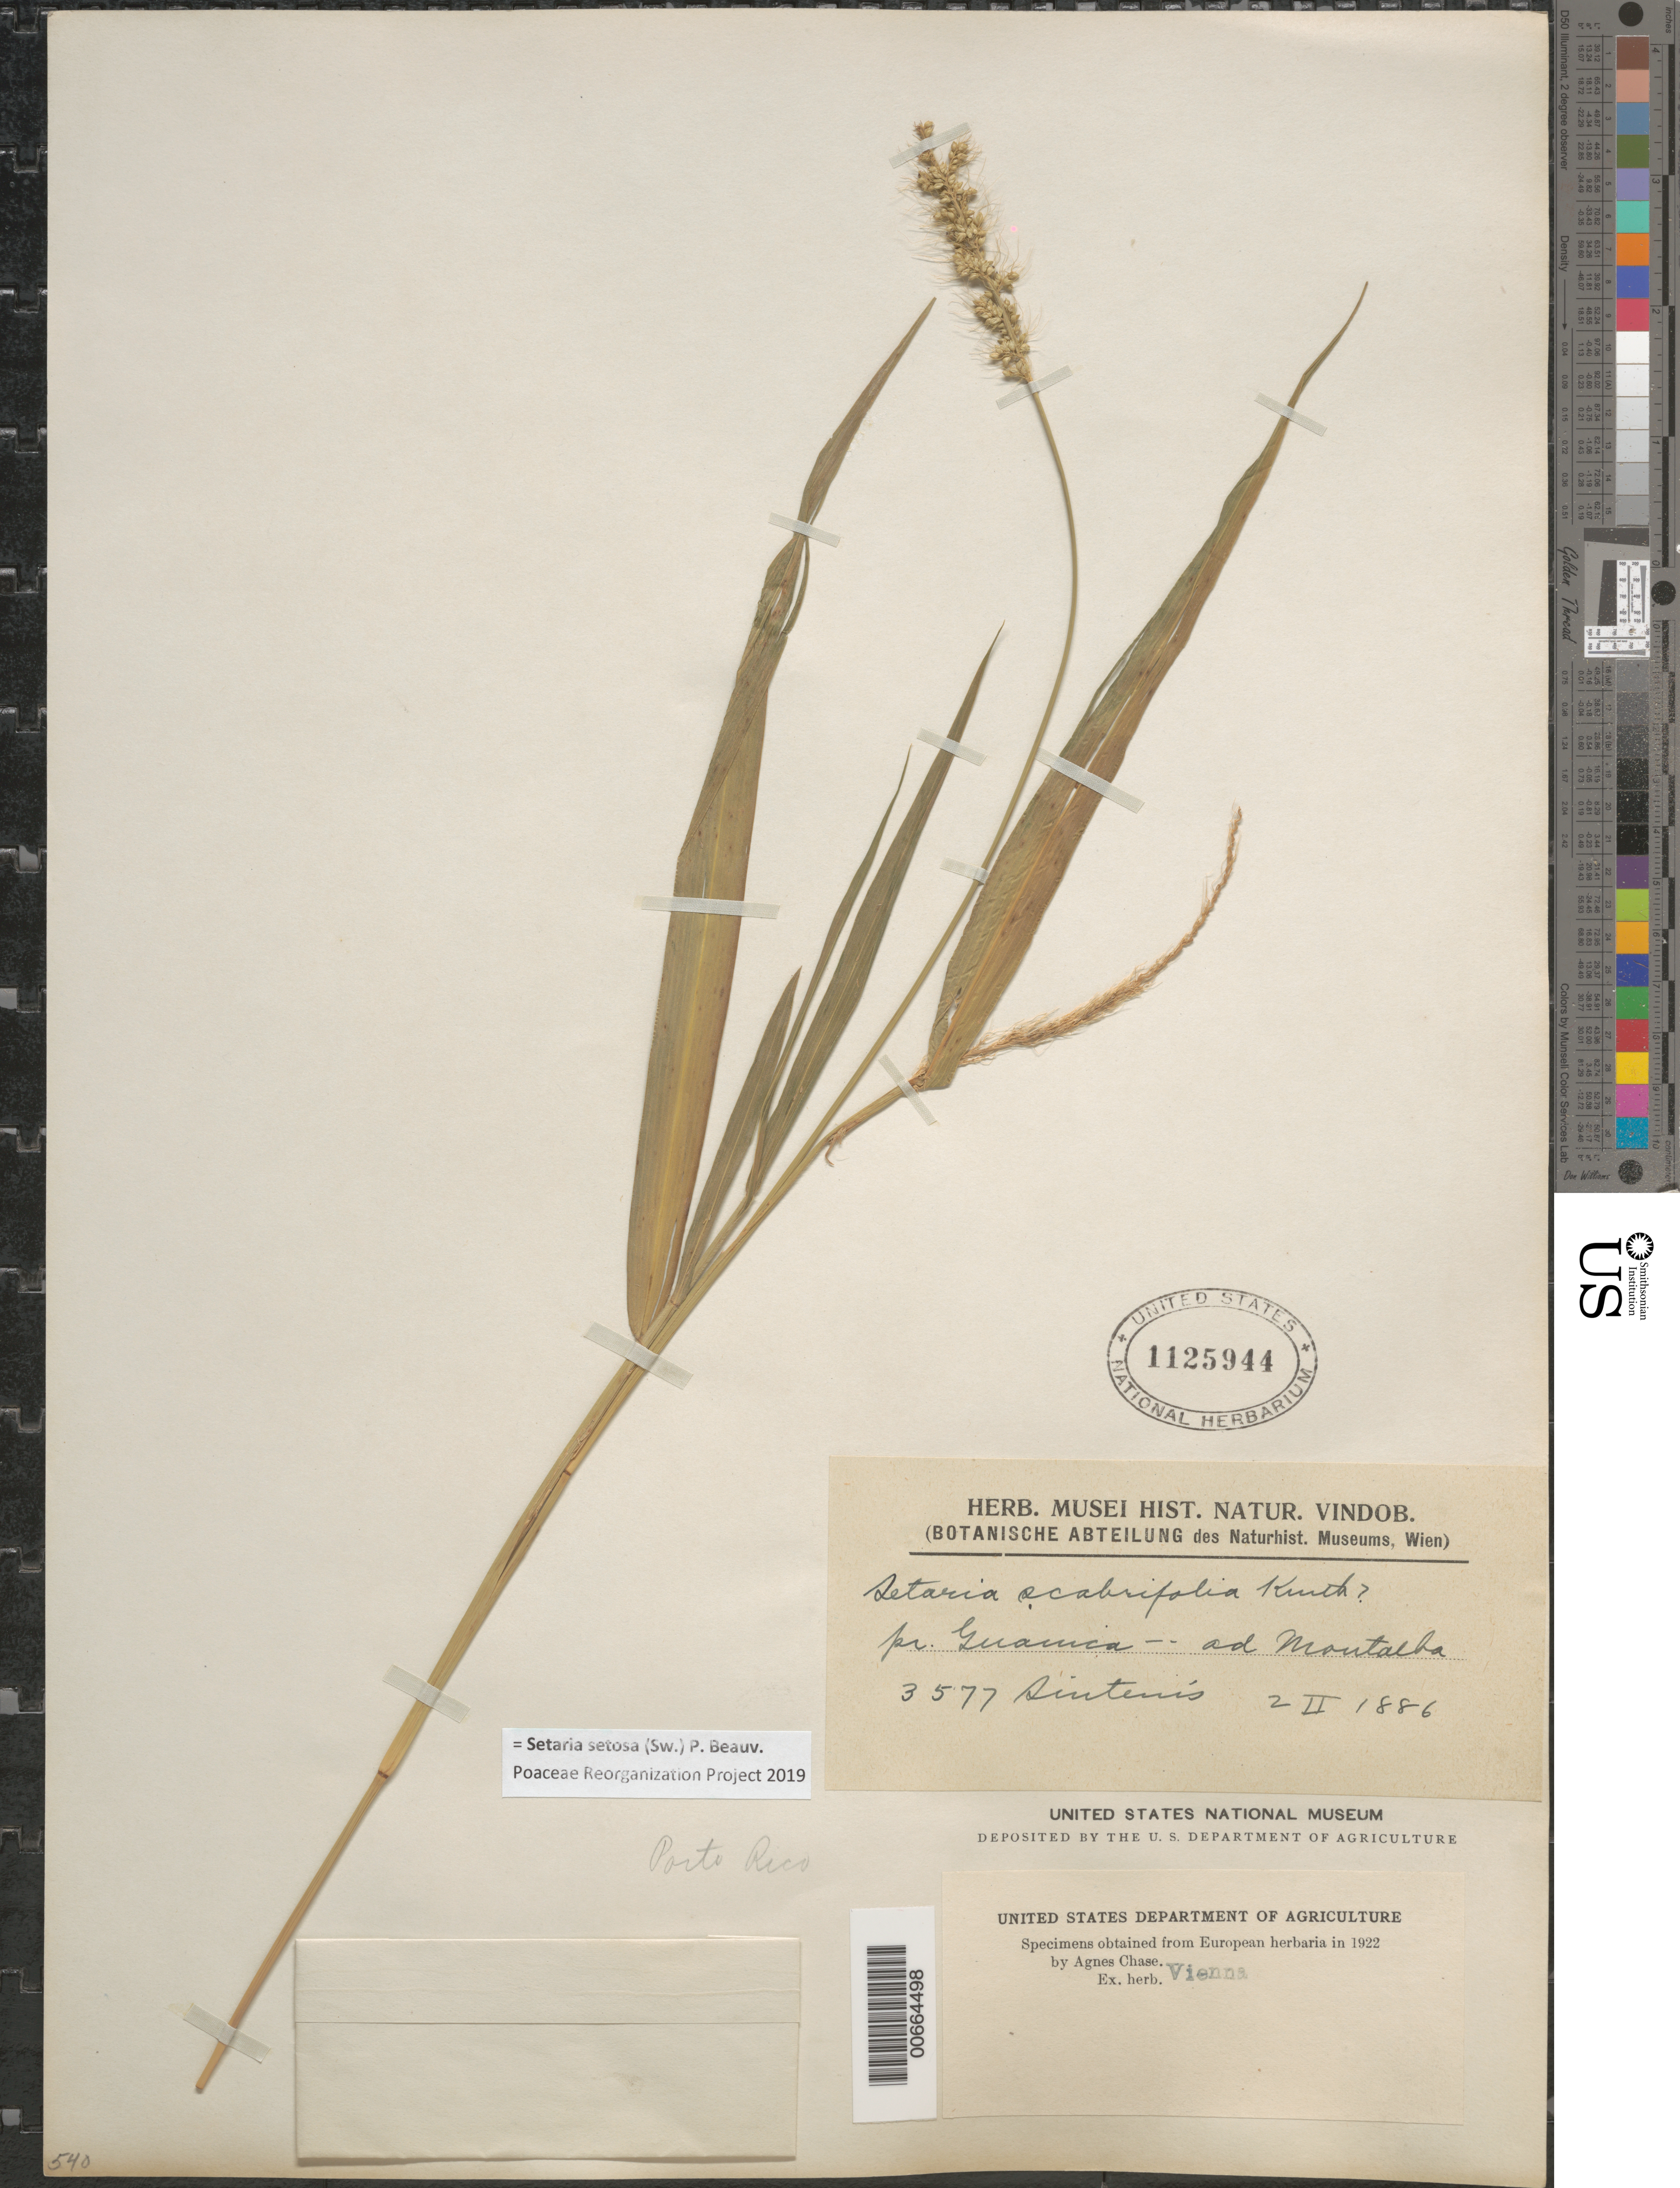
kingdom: Plantae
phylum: Tracheophyta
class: Liliopsida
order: Poales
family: Poaceae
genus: Setaria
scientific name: Setaria setosa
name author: (Sw.) P. Beauv.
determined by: Poaceae Reorganization Project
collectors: P. Sintenis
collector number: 3577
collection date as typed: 02 Feb 1886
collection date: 1886-02-02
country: Puerto Rico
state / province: Guánica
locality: Guanica, ad Montalba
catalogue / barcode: US 1125944